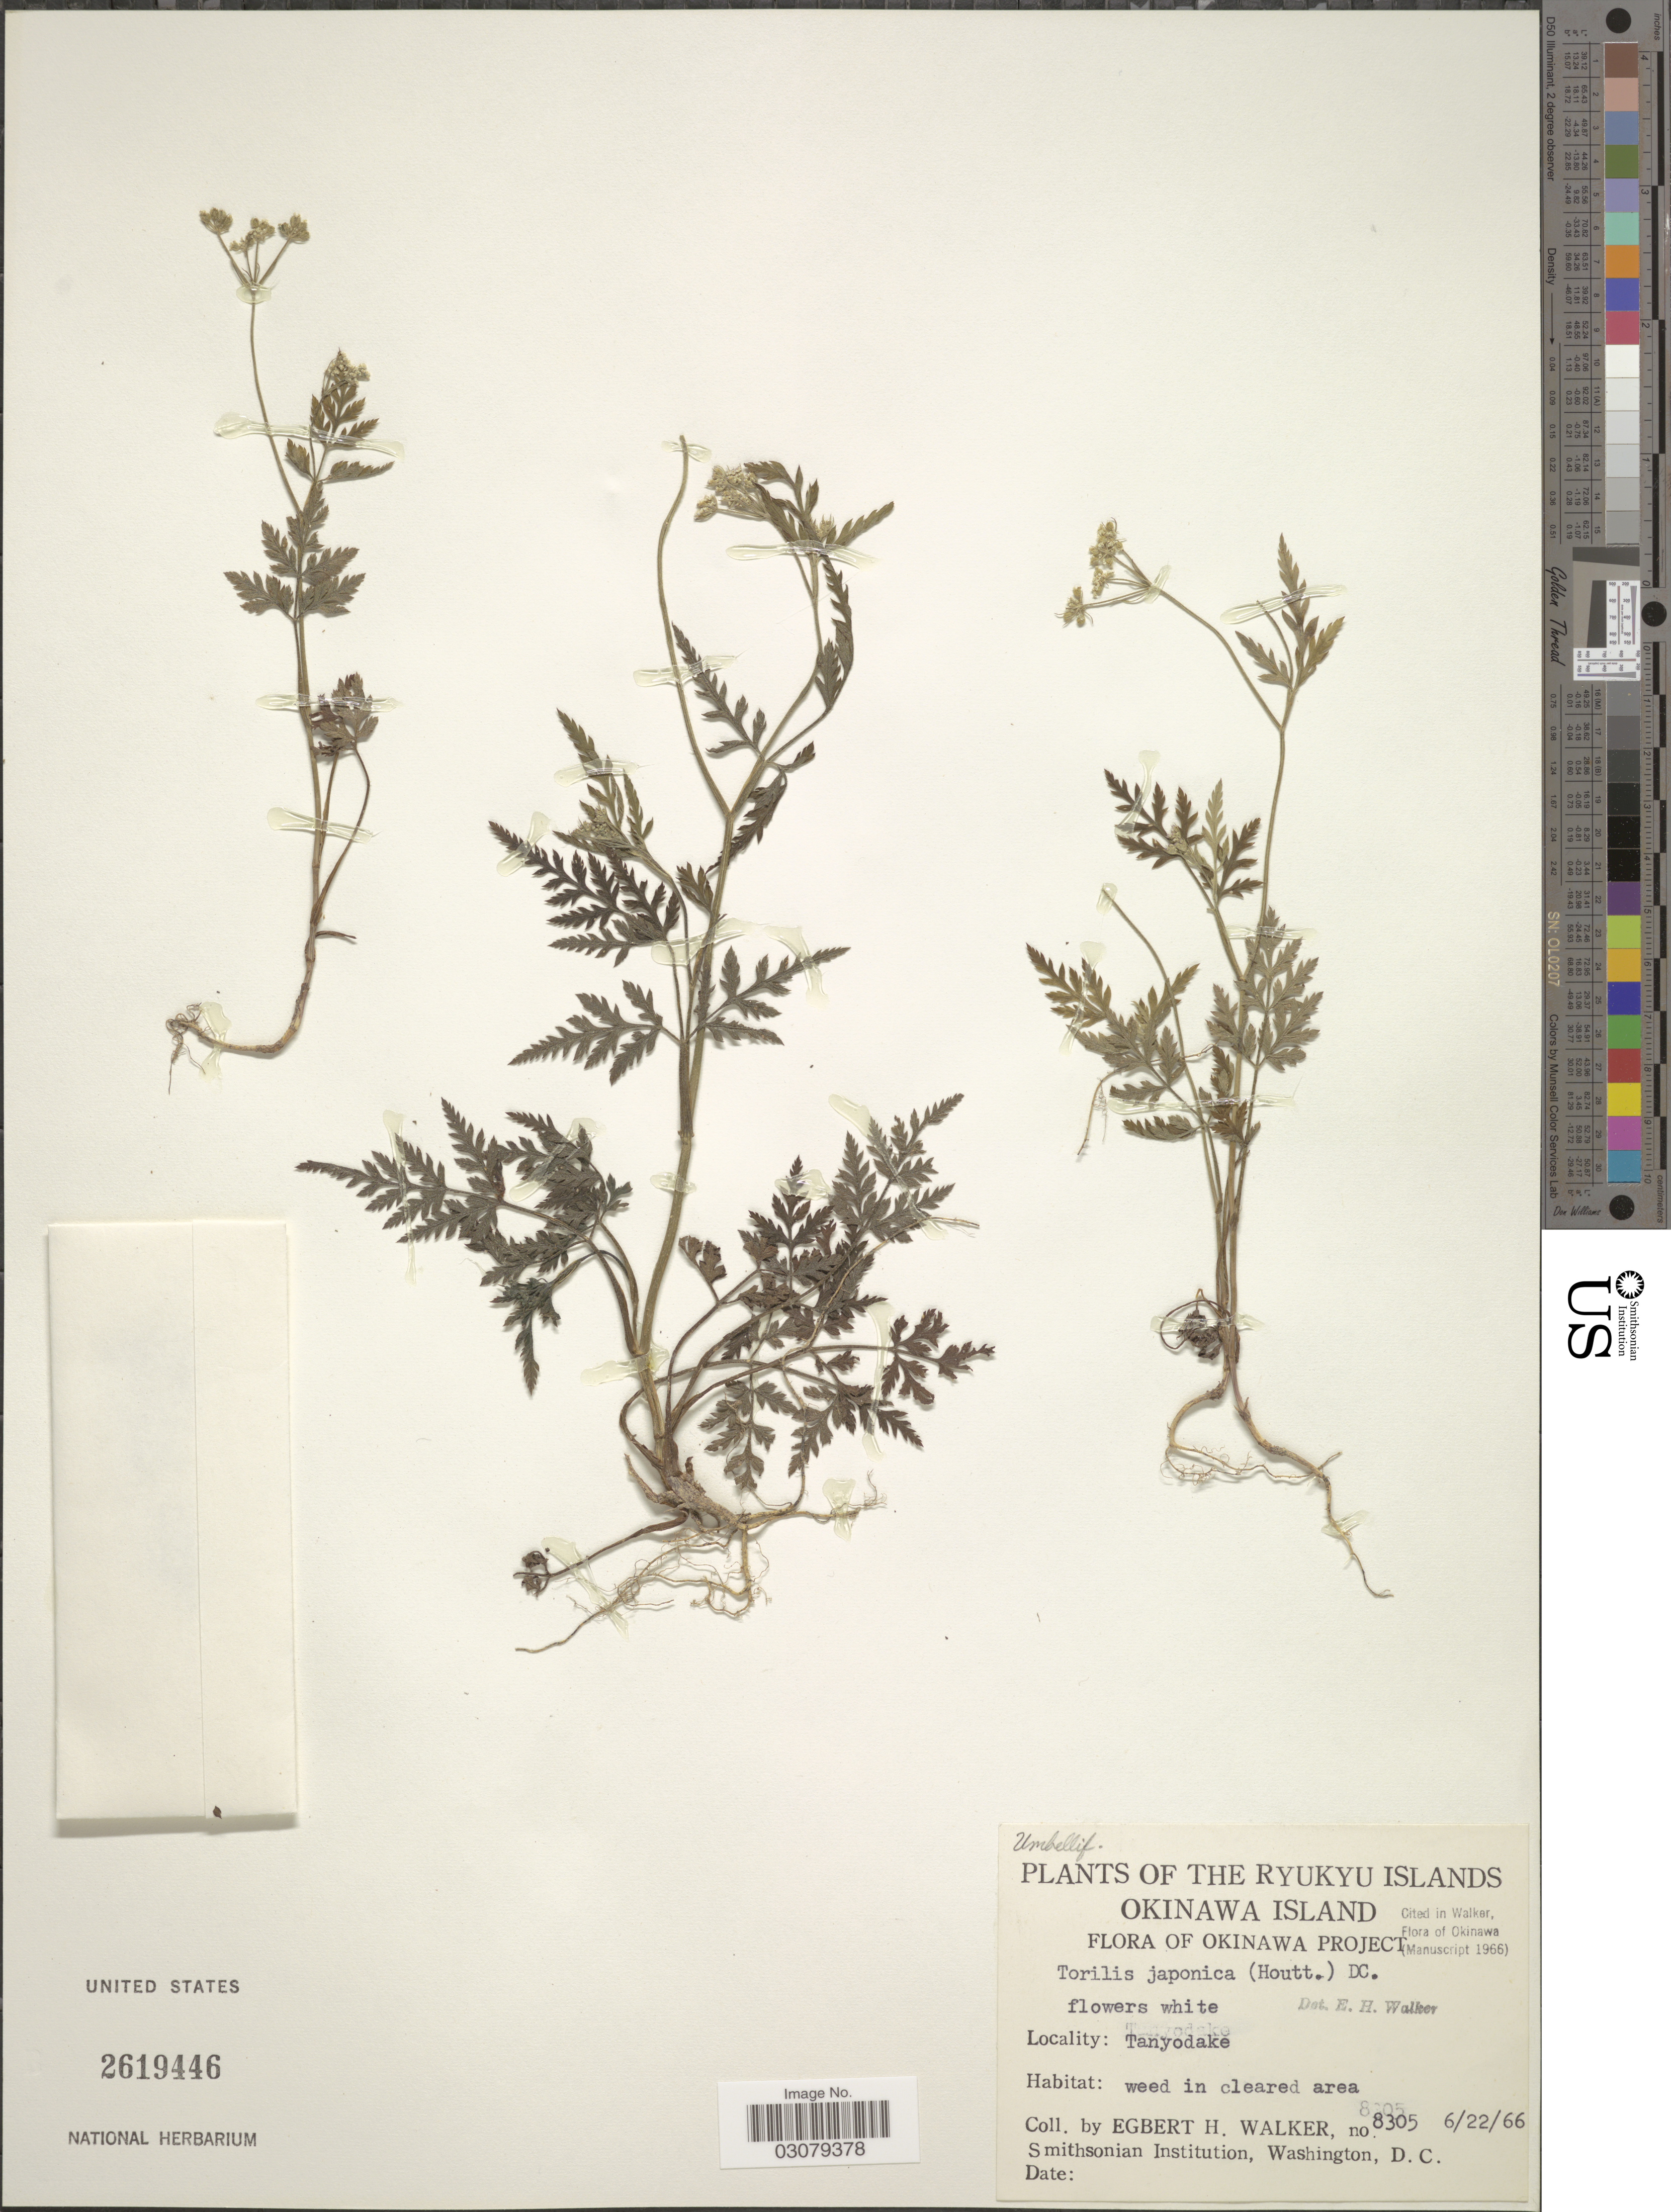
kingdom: Plantae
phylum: Tracheophyta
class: Magnoliopsida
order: Apiales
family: Apiaceae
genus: Torilis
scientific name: Torilis japonica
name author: (Houtt.) DC.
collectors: E. H. Walker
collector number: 8305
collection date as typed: Transcribed d/m/y: 22/6/66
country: Japan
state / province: Okinawa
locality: The Ryukyu Islands. Okinawa Island. Okinawa Project. Tanyodake.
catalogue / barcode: US 2619446